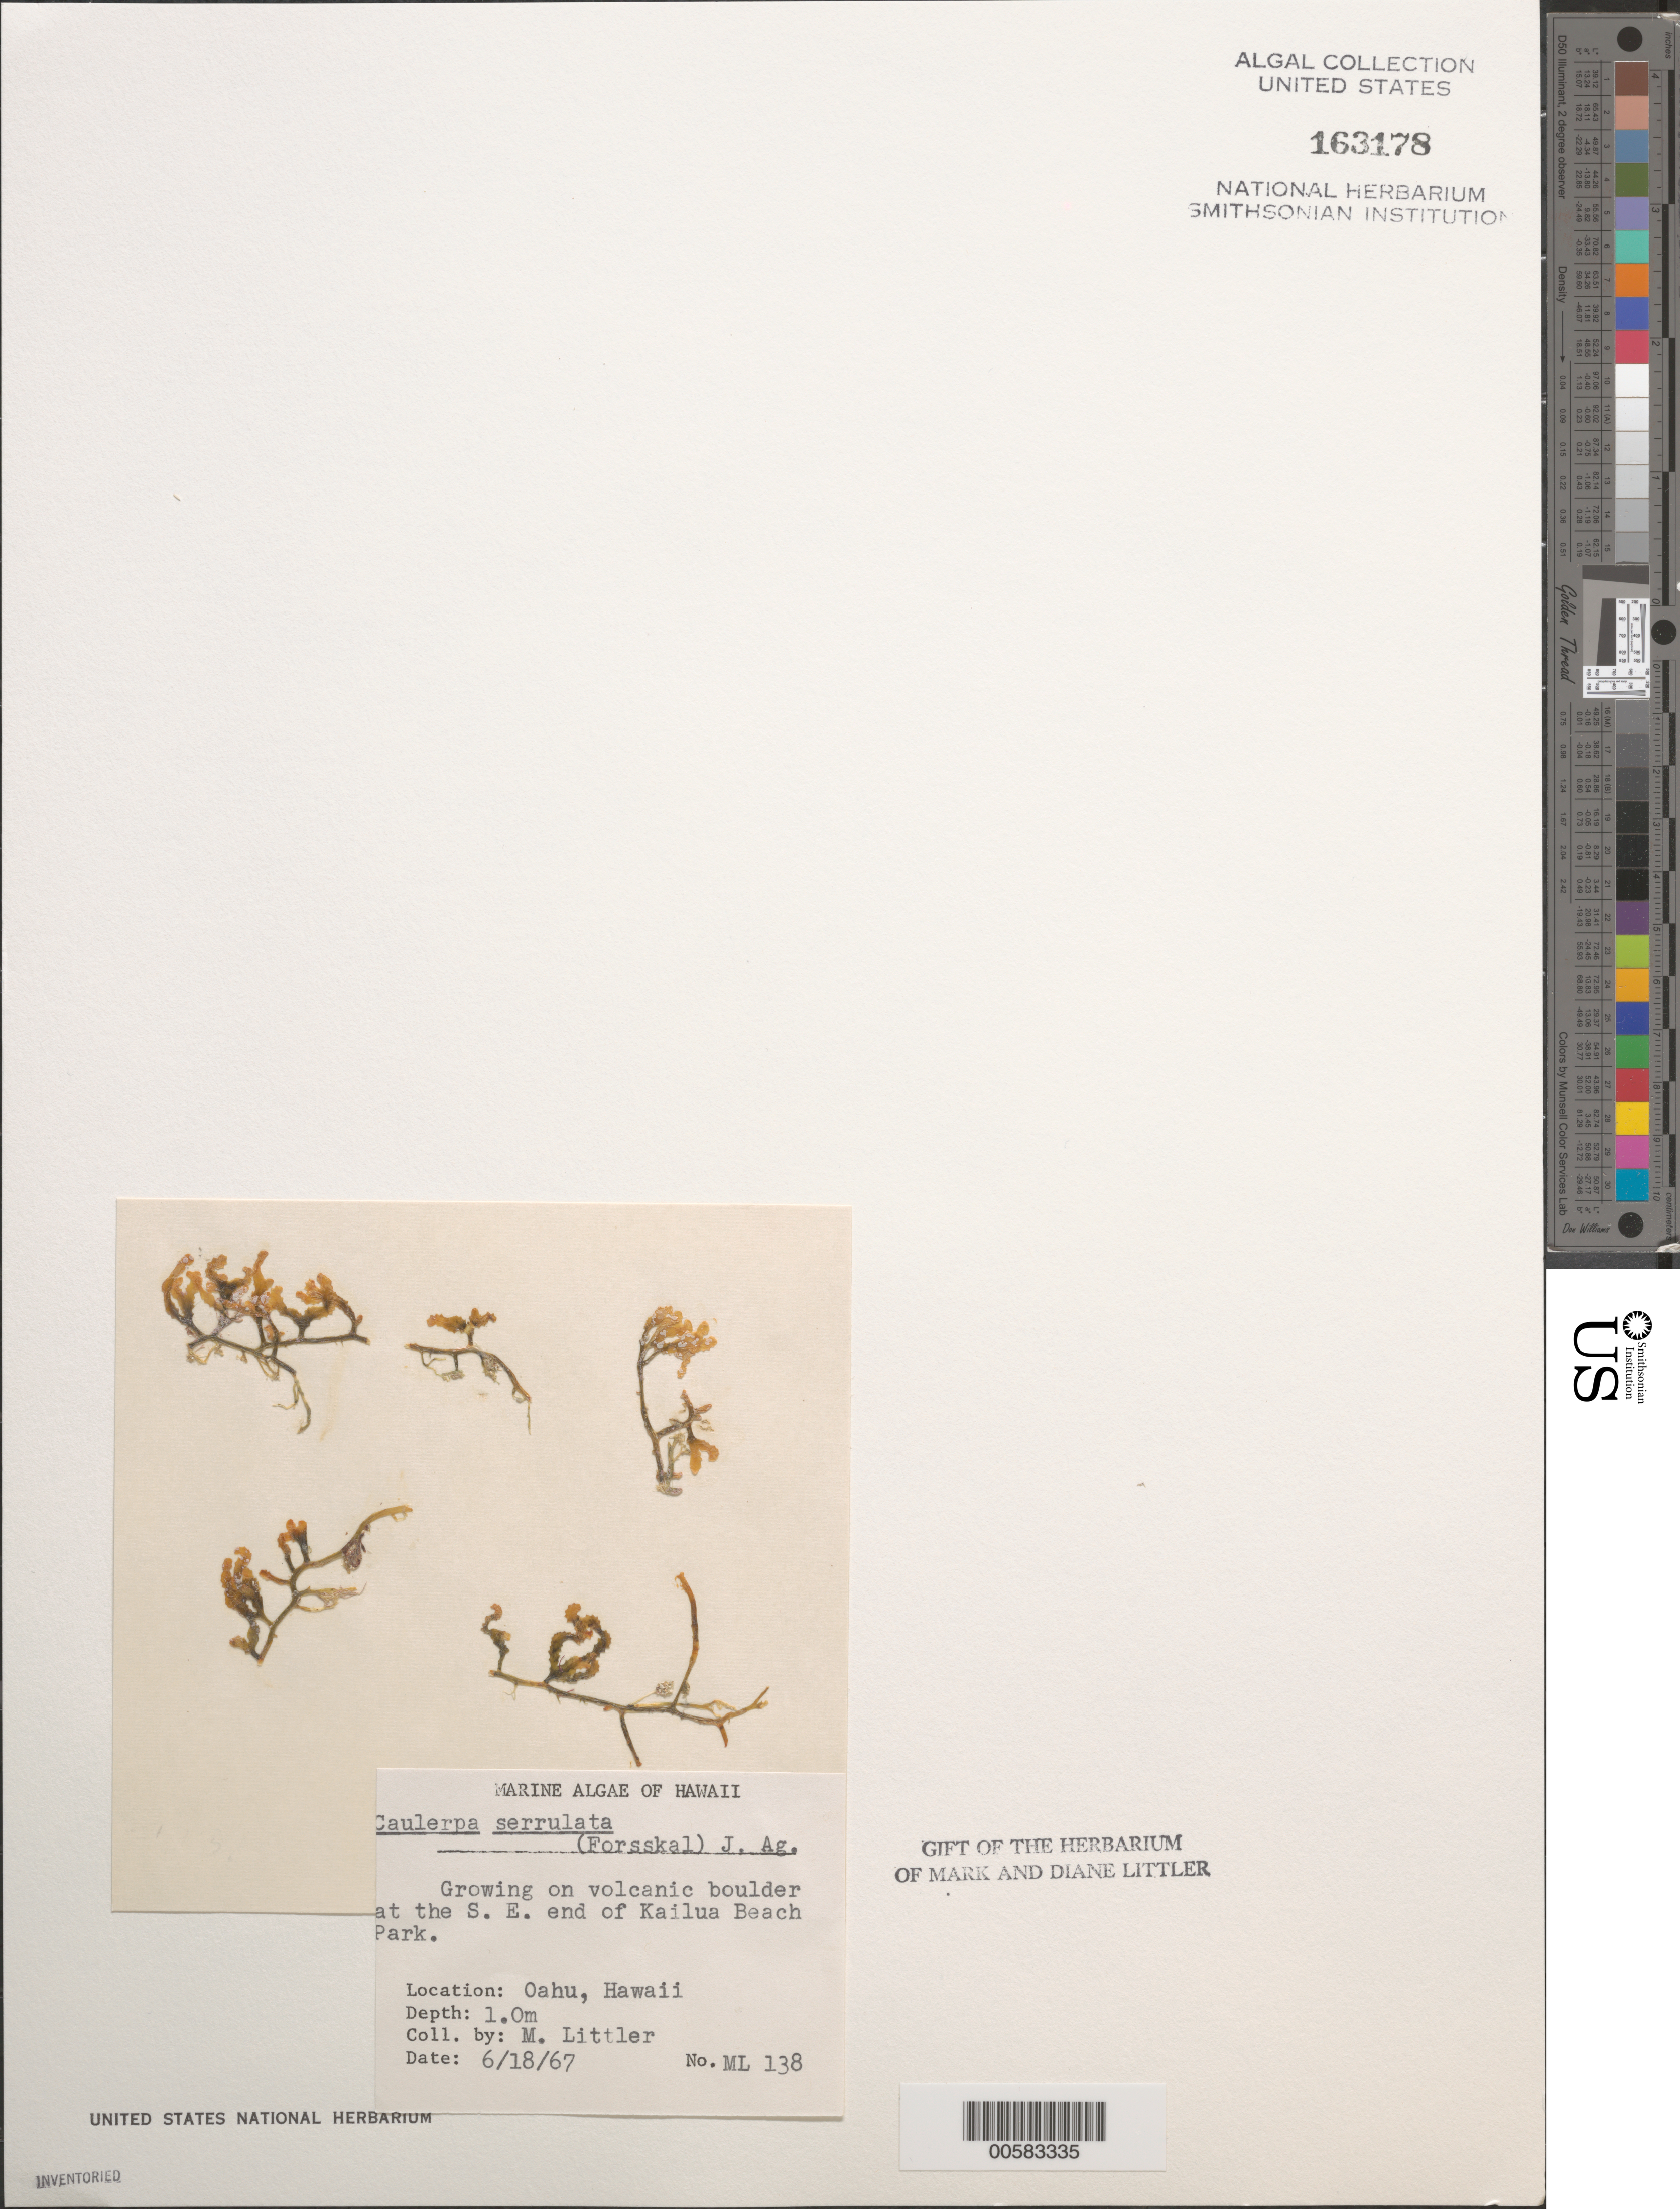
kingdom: Plantae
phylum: Chlorophyta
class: Ulvophyceae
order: Bryopsidales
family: Caulerpaceae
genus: Caulerpa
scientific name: Caulerpa serrulata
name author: (Forssk.) J. Agardh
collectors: M. M. Littler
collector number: ML 138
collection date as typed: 18 Jun 1967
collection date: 1967-06-18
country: United States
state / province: Hawaii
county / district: Honolulu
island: Oahu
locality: Kailua Beach Park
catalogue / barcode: US 163178